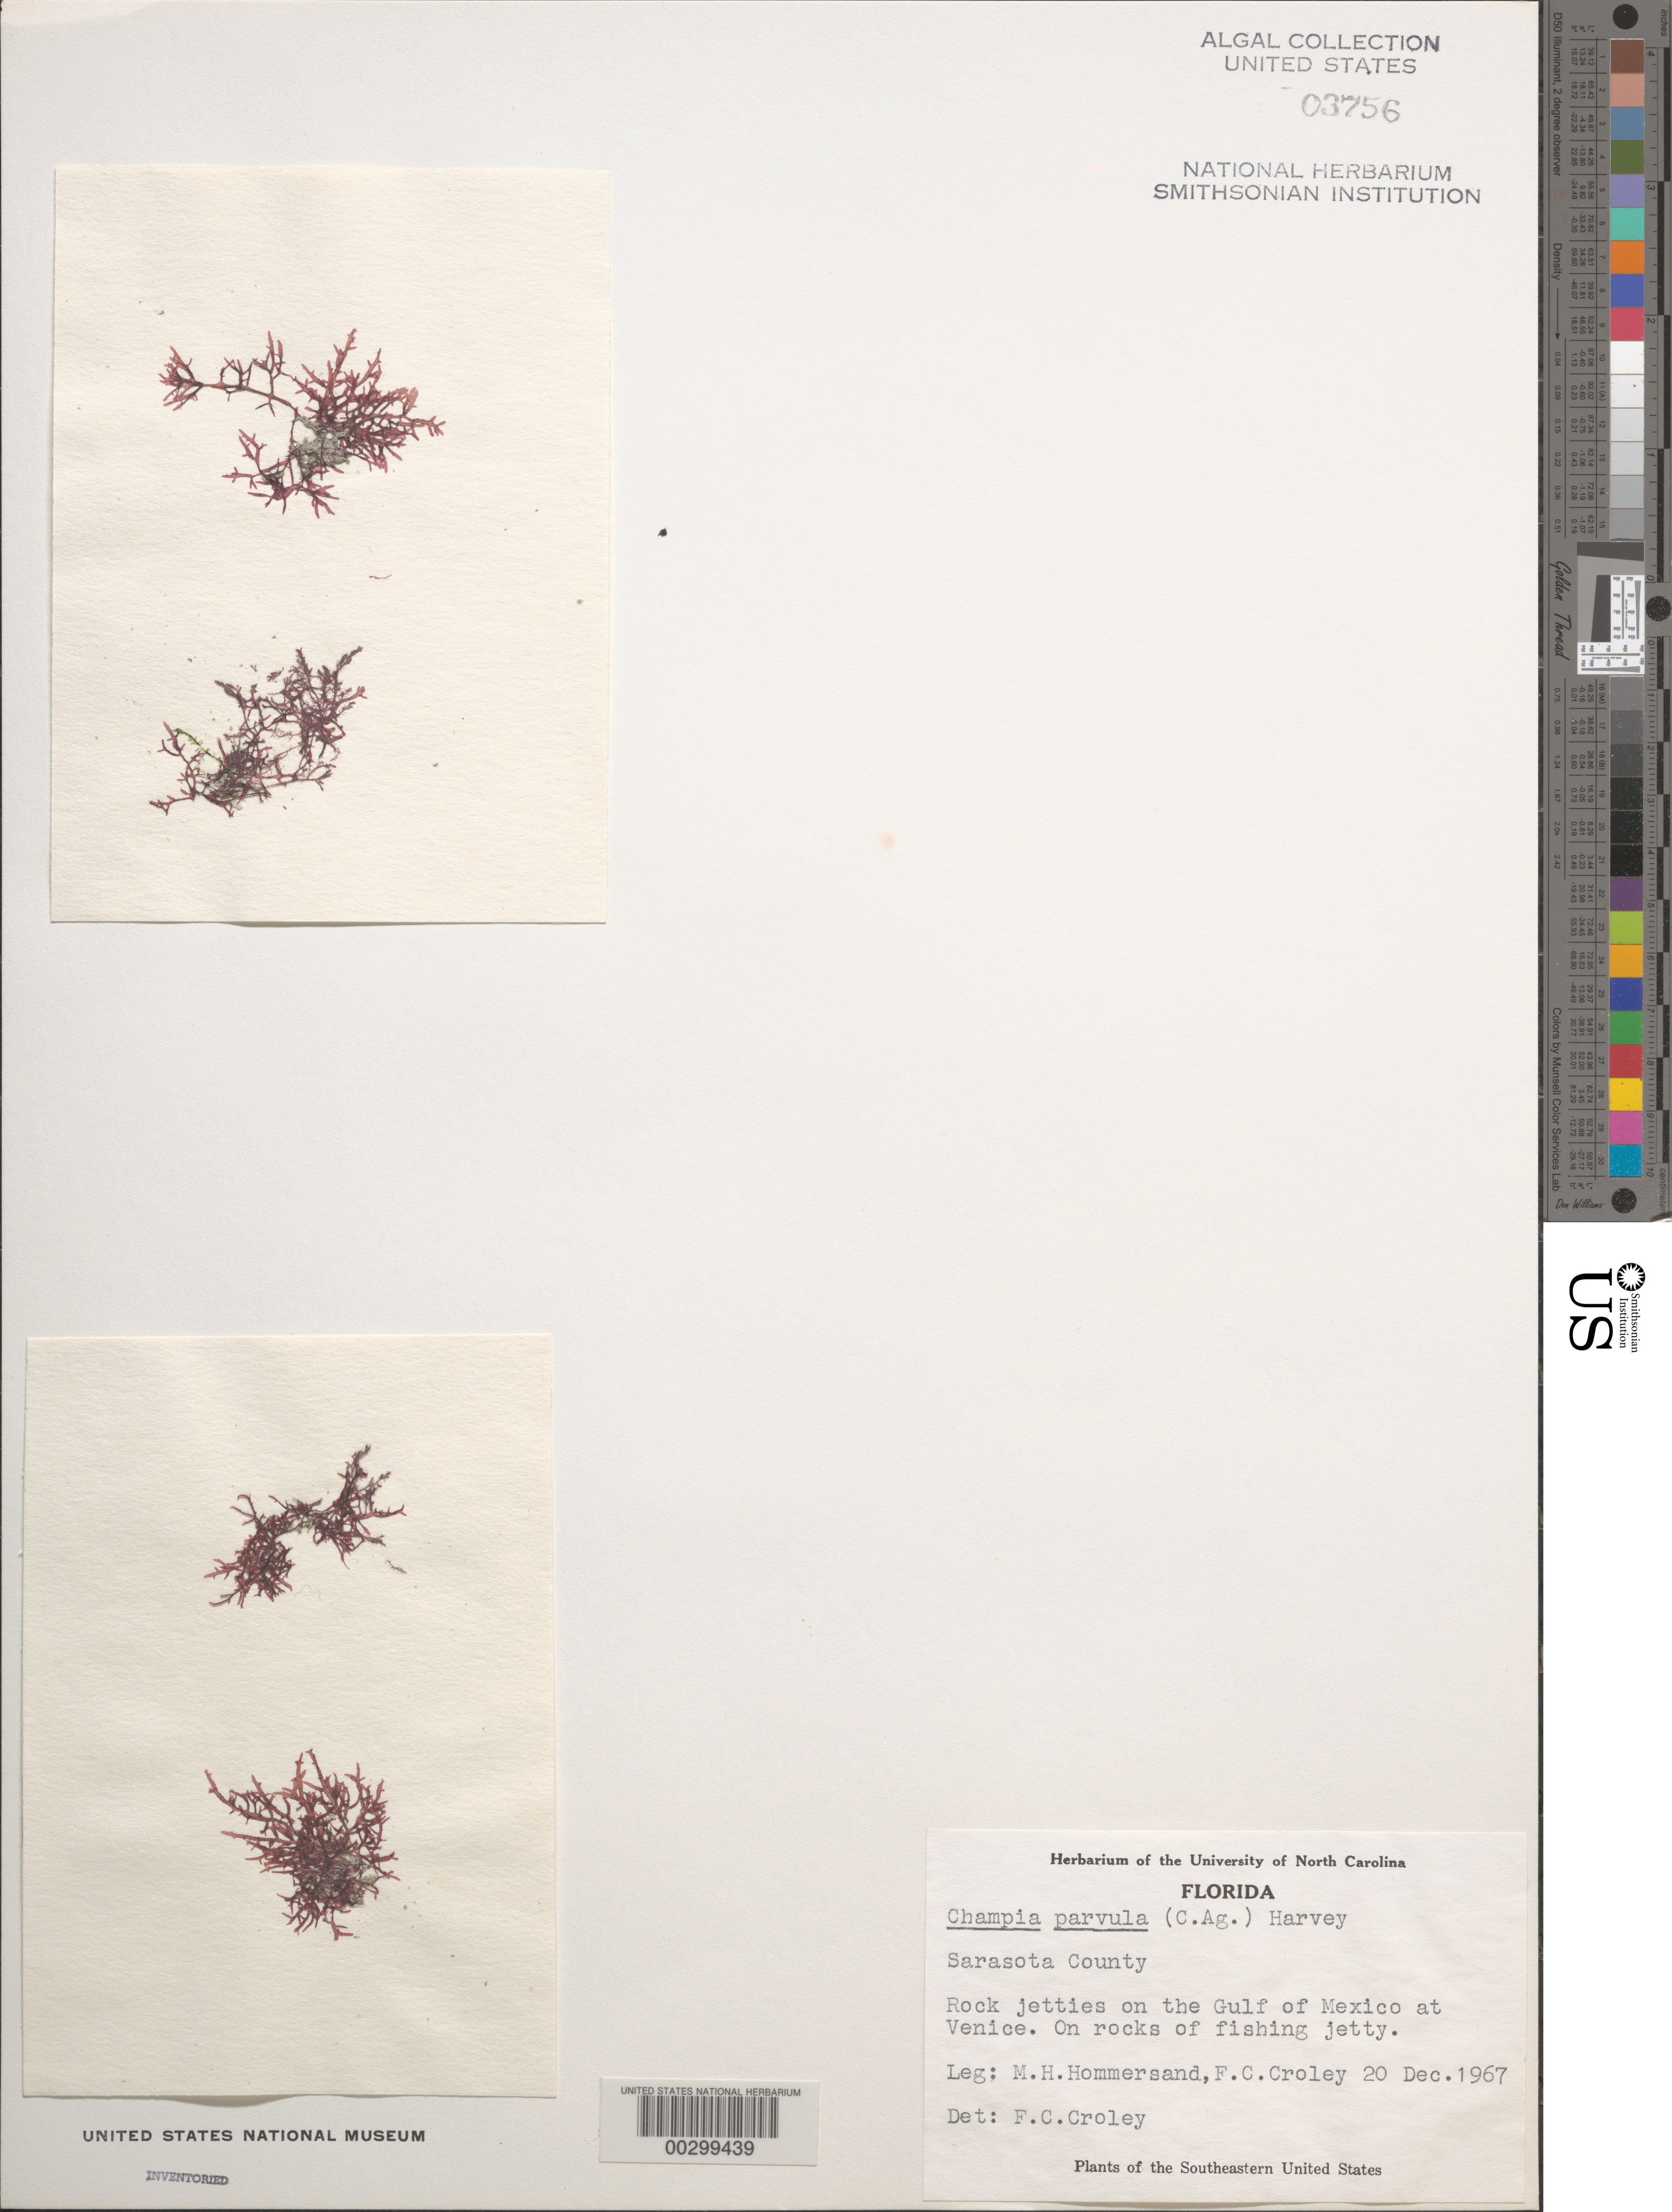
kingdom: Plantae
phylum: Rhodophyta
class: Florideophyceae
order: Rhodymeniales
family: Champiaceae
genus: Champia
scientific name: Champia parvula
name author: (C. Agardh) Harv.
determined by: Croley, F. C.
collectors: M. H. Hommersand & F. C. Croley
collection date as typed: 20 Dec 1967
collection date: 1967-12-20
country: United States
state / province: Florida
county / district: Sarasota County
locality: Gulf of Mexico at Venice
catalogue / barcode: US 3756